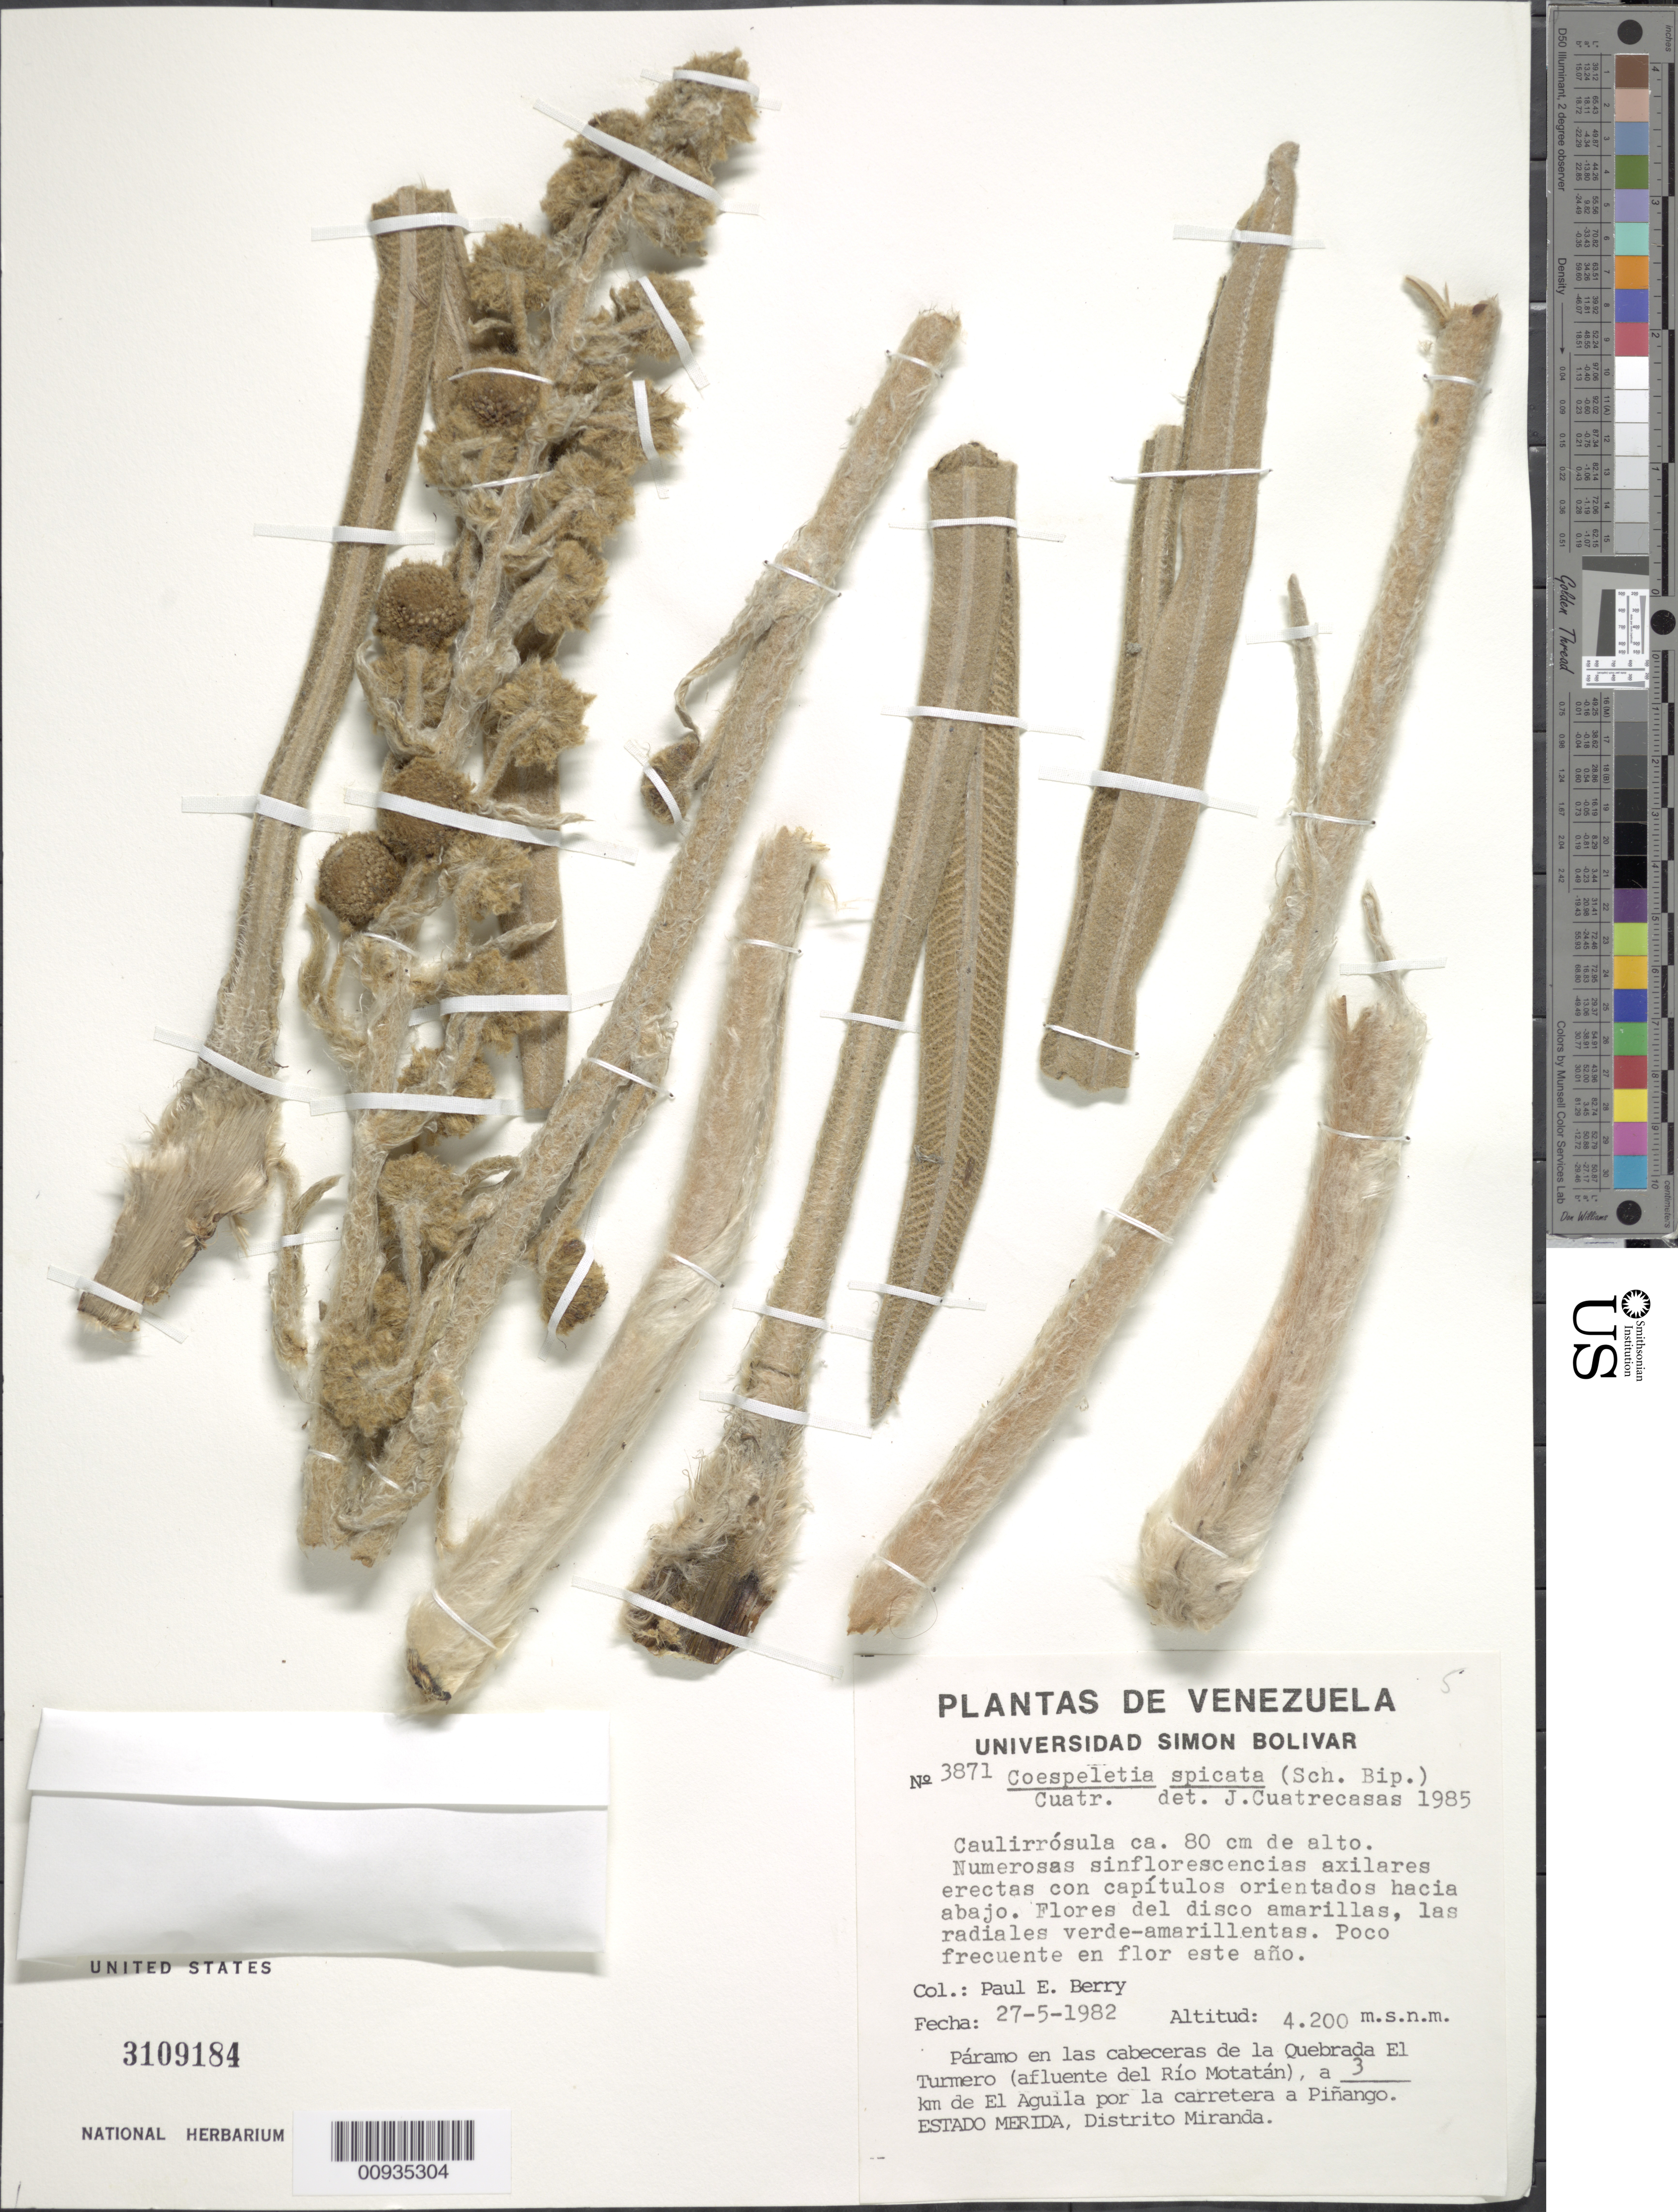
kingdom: Plantae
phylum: Tracheophyta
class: Magnoliopsida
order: Asterales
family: Asteraceae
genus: Coespeletia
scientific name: Coespeletia spicata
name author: (Sch. Bip. ex Wedd.) Cuatrec.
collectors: P. E. Berry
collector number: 3871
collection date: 1982-05-27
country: Venezuela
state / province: Mérida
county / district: Miranda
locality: Páramo en las cabeceras de la Quebrada El Turmero (afluente del Río Motatán), a 3 km de El Águila por la carretera a Piñango .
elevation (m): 4200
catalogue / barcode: US 3109184